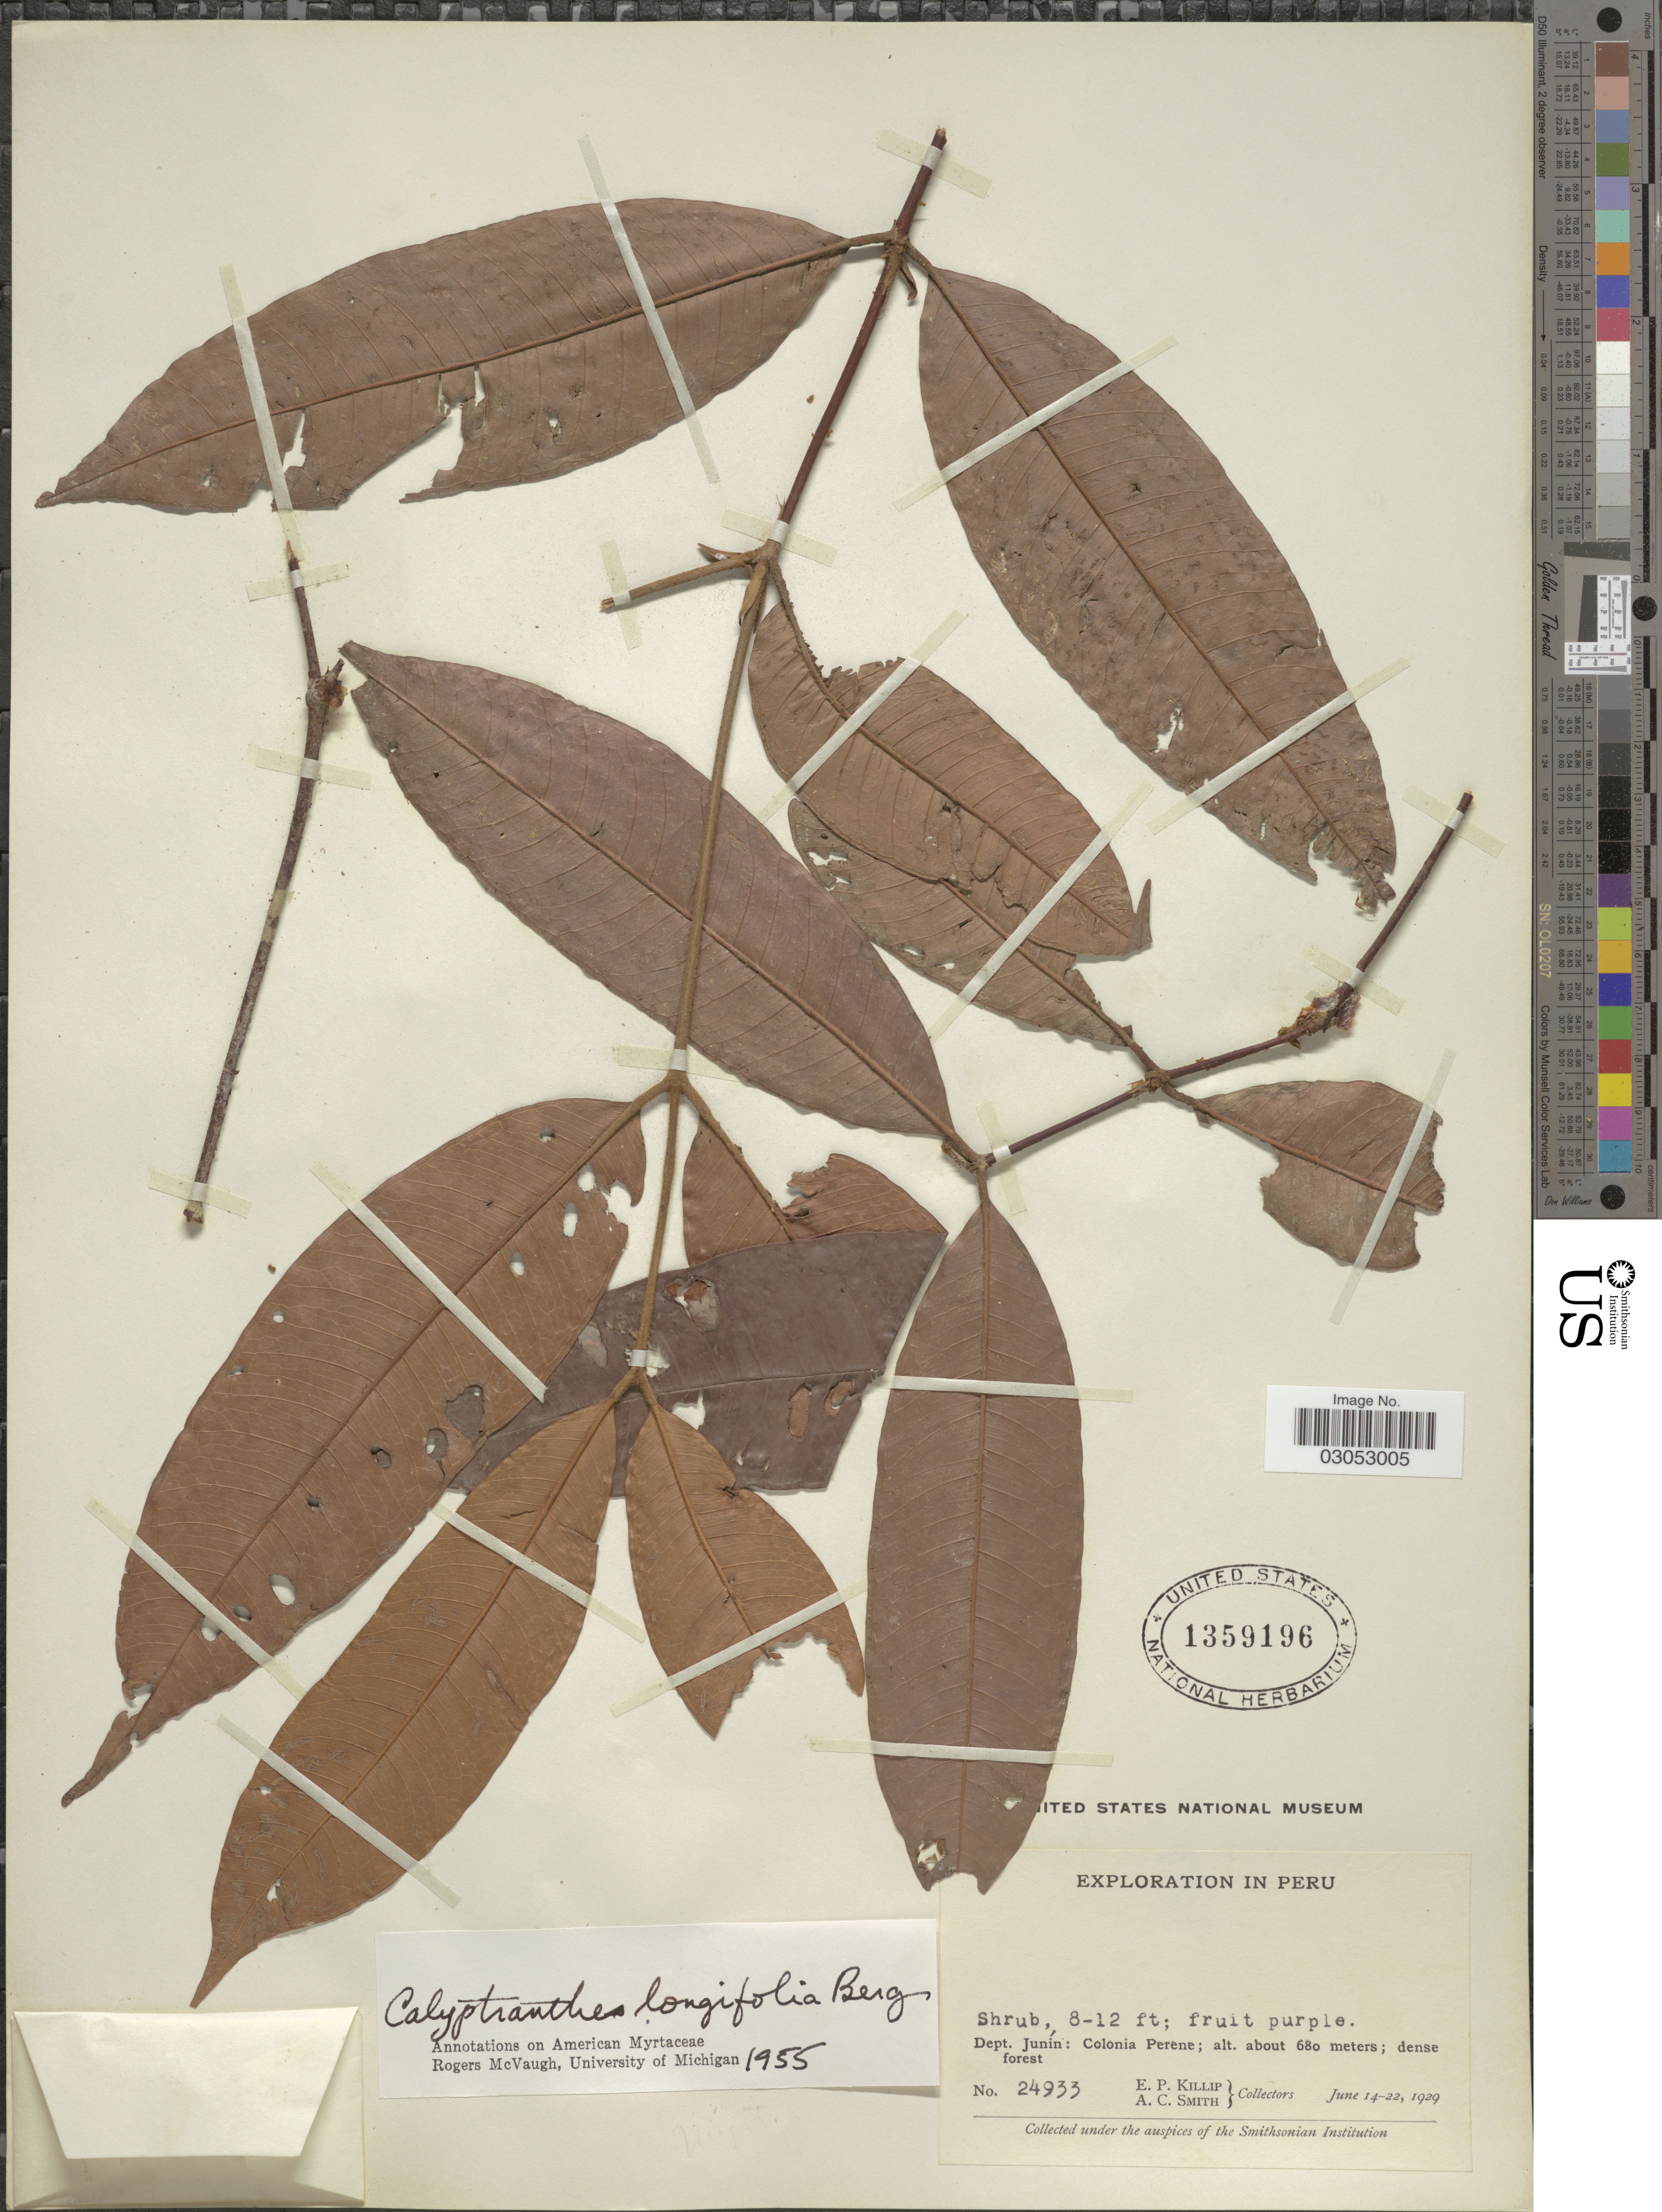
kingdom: Plantae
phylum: Tracheophyta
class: Magnoliopsida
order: Myrtales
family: Myrtaceae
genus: Myrcia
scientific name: Myrcia pleophlebia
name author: (Diels) G.P. Burton & E. Lucas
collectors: E. P. Killip & A. C. Smith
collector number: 24933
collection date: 1929-06-14/1929-06-22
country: Peru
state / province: Junín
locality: Dept. Junín: Colonia Perene.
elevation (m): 680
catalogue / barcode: US 1359196